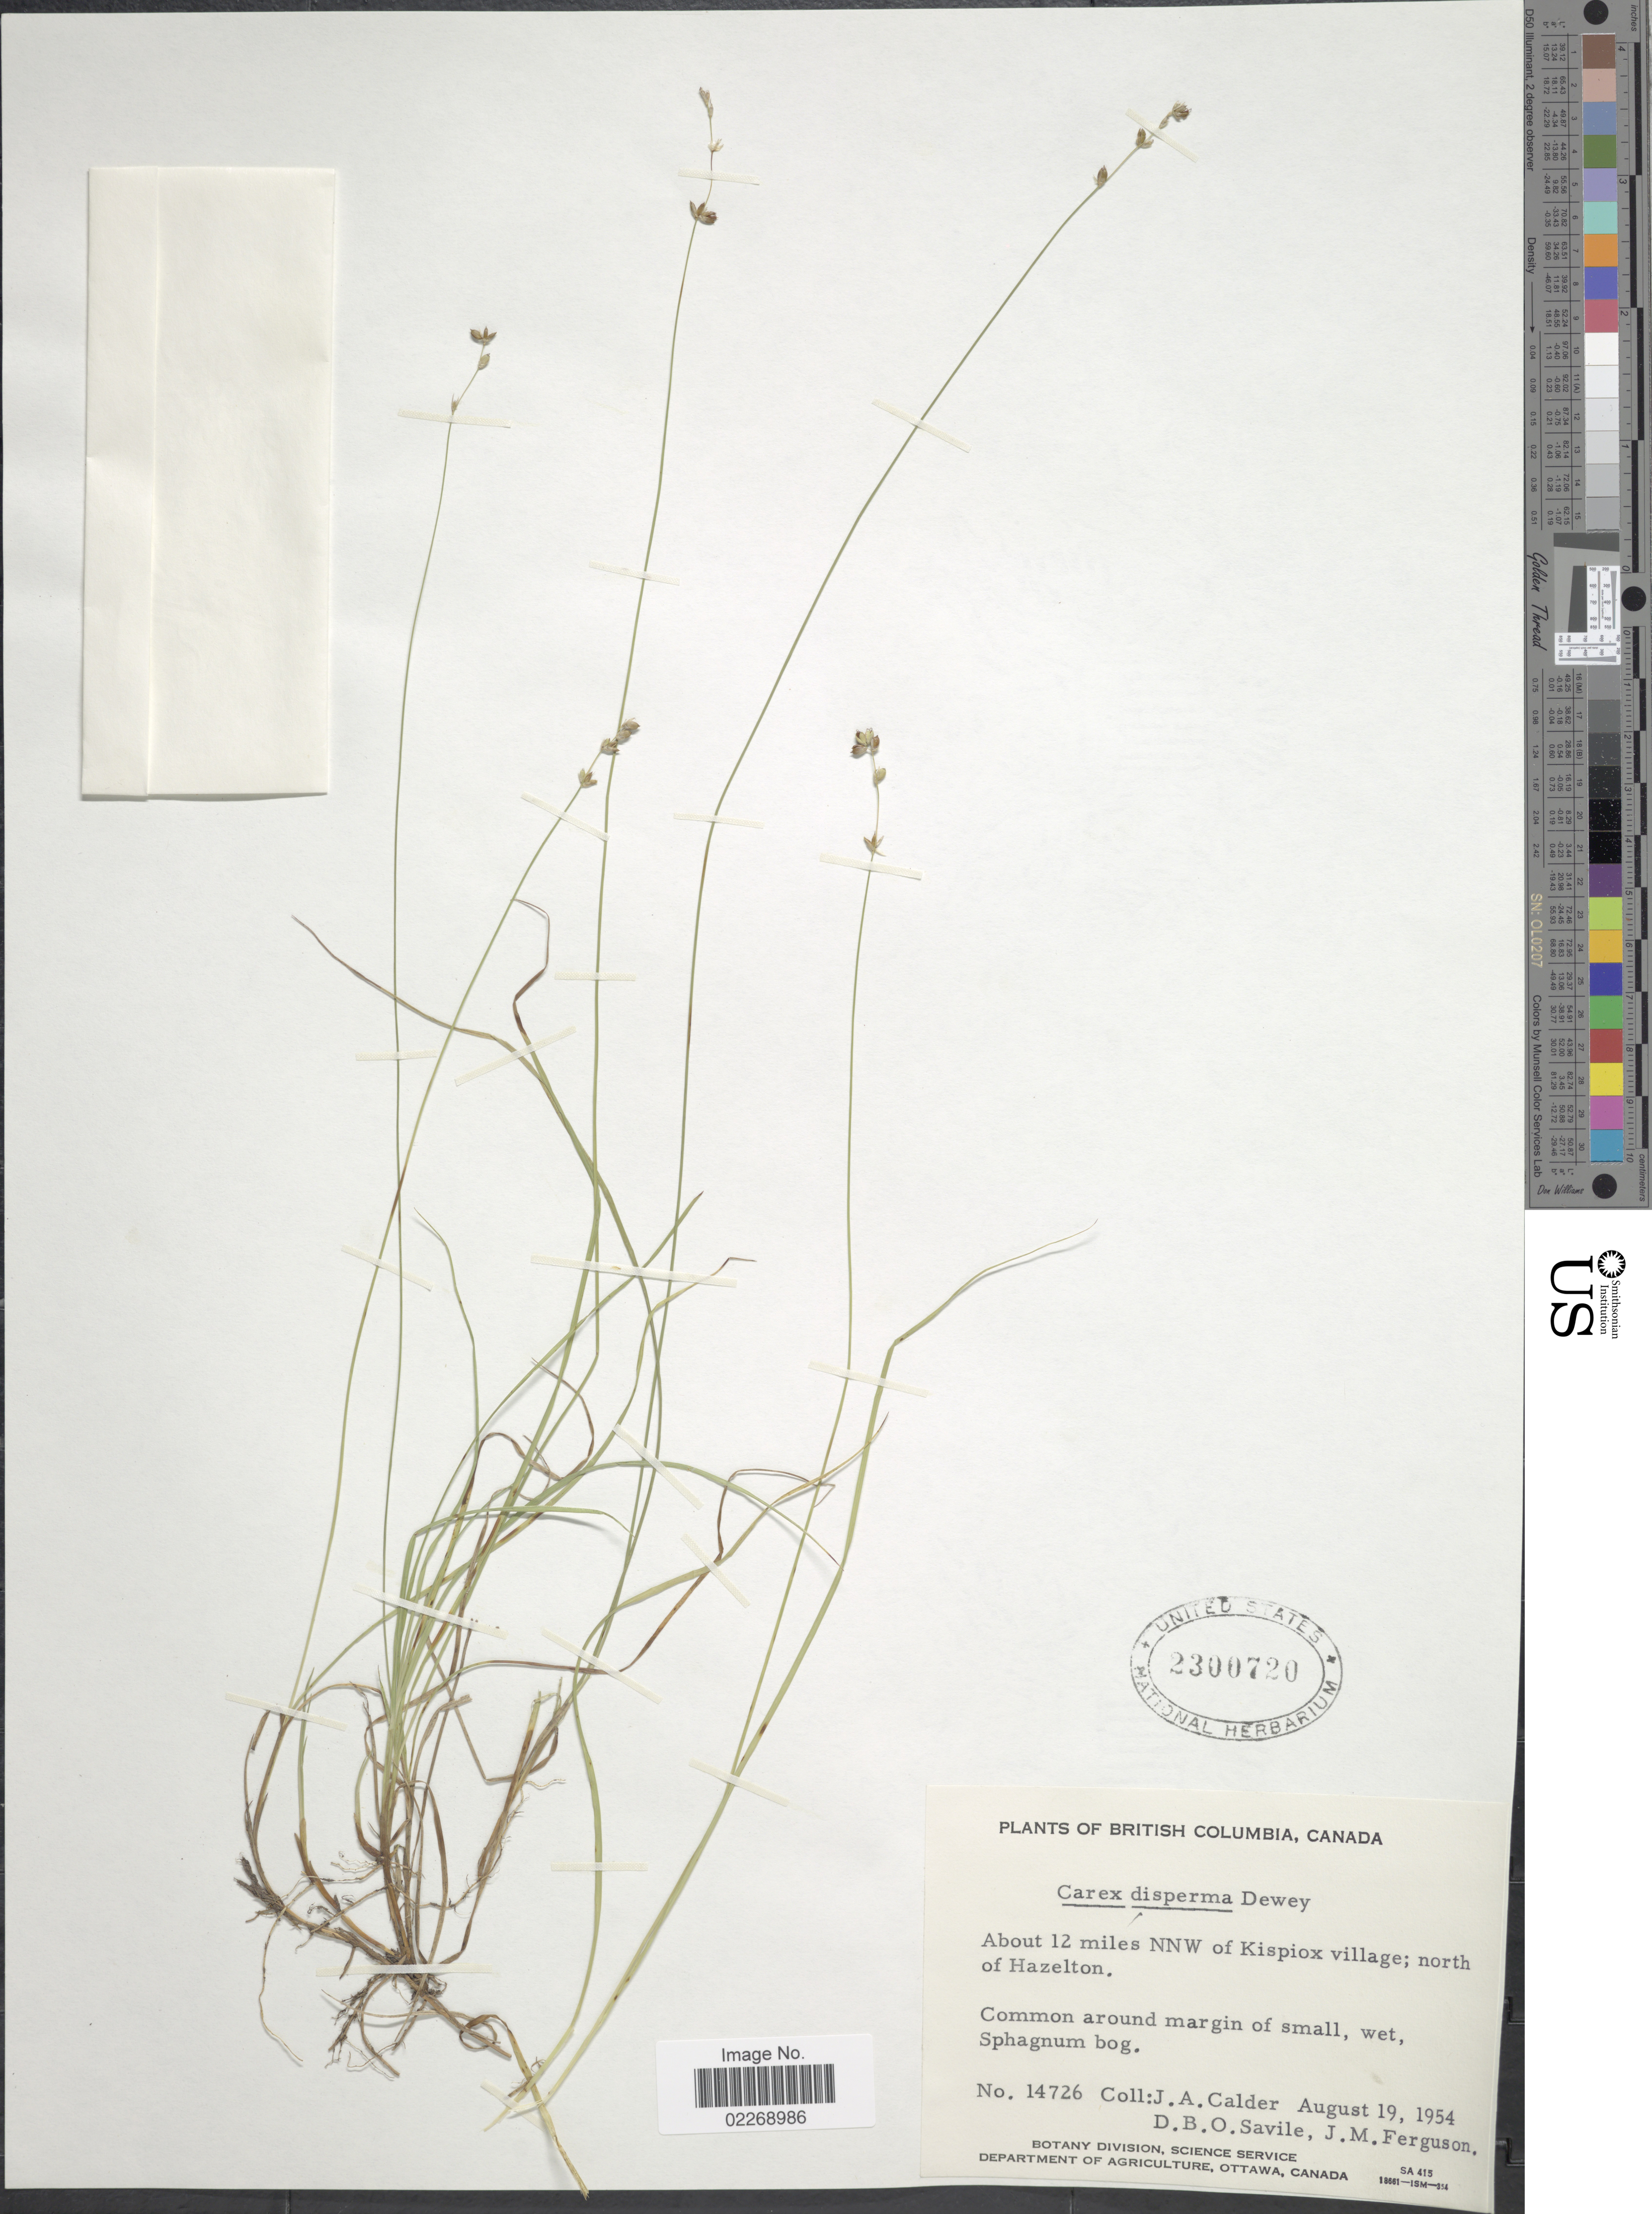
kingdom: Plantae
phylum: Tracheophyta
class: Liliopsida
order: Poales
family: Cyperaceae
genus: Carex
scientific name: Carex disperma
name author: Dewey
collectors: J. A. Calder, D. Savile & J. M. Ferguson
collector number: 14726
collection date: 1954-08-19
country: Canada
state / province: British Columbia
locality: About 12 miles NNW of Kispiox village; north of Hazelton, Common around margin of small, wet, Sphagnum bog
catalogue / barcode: US 2300720